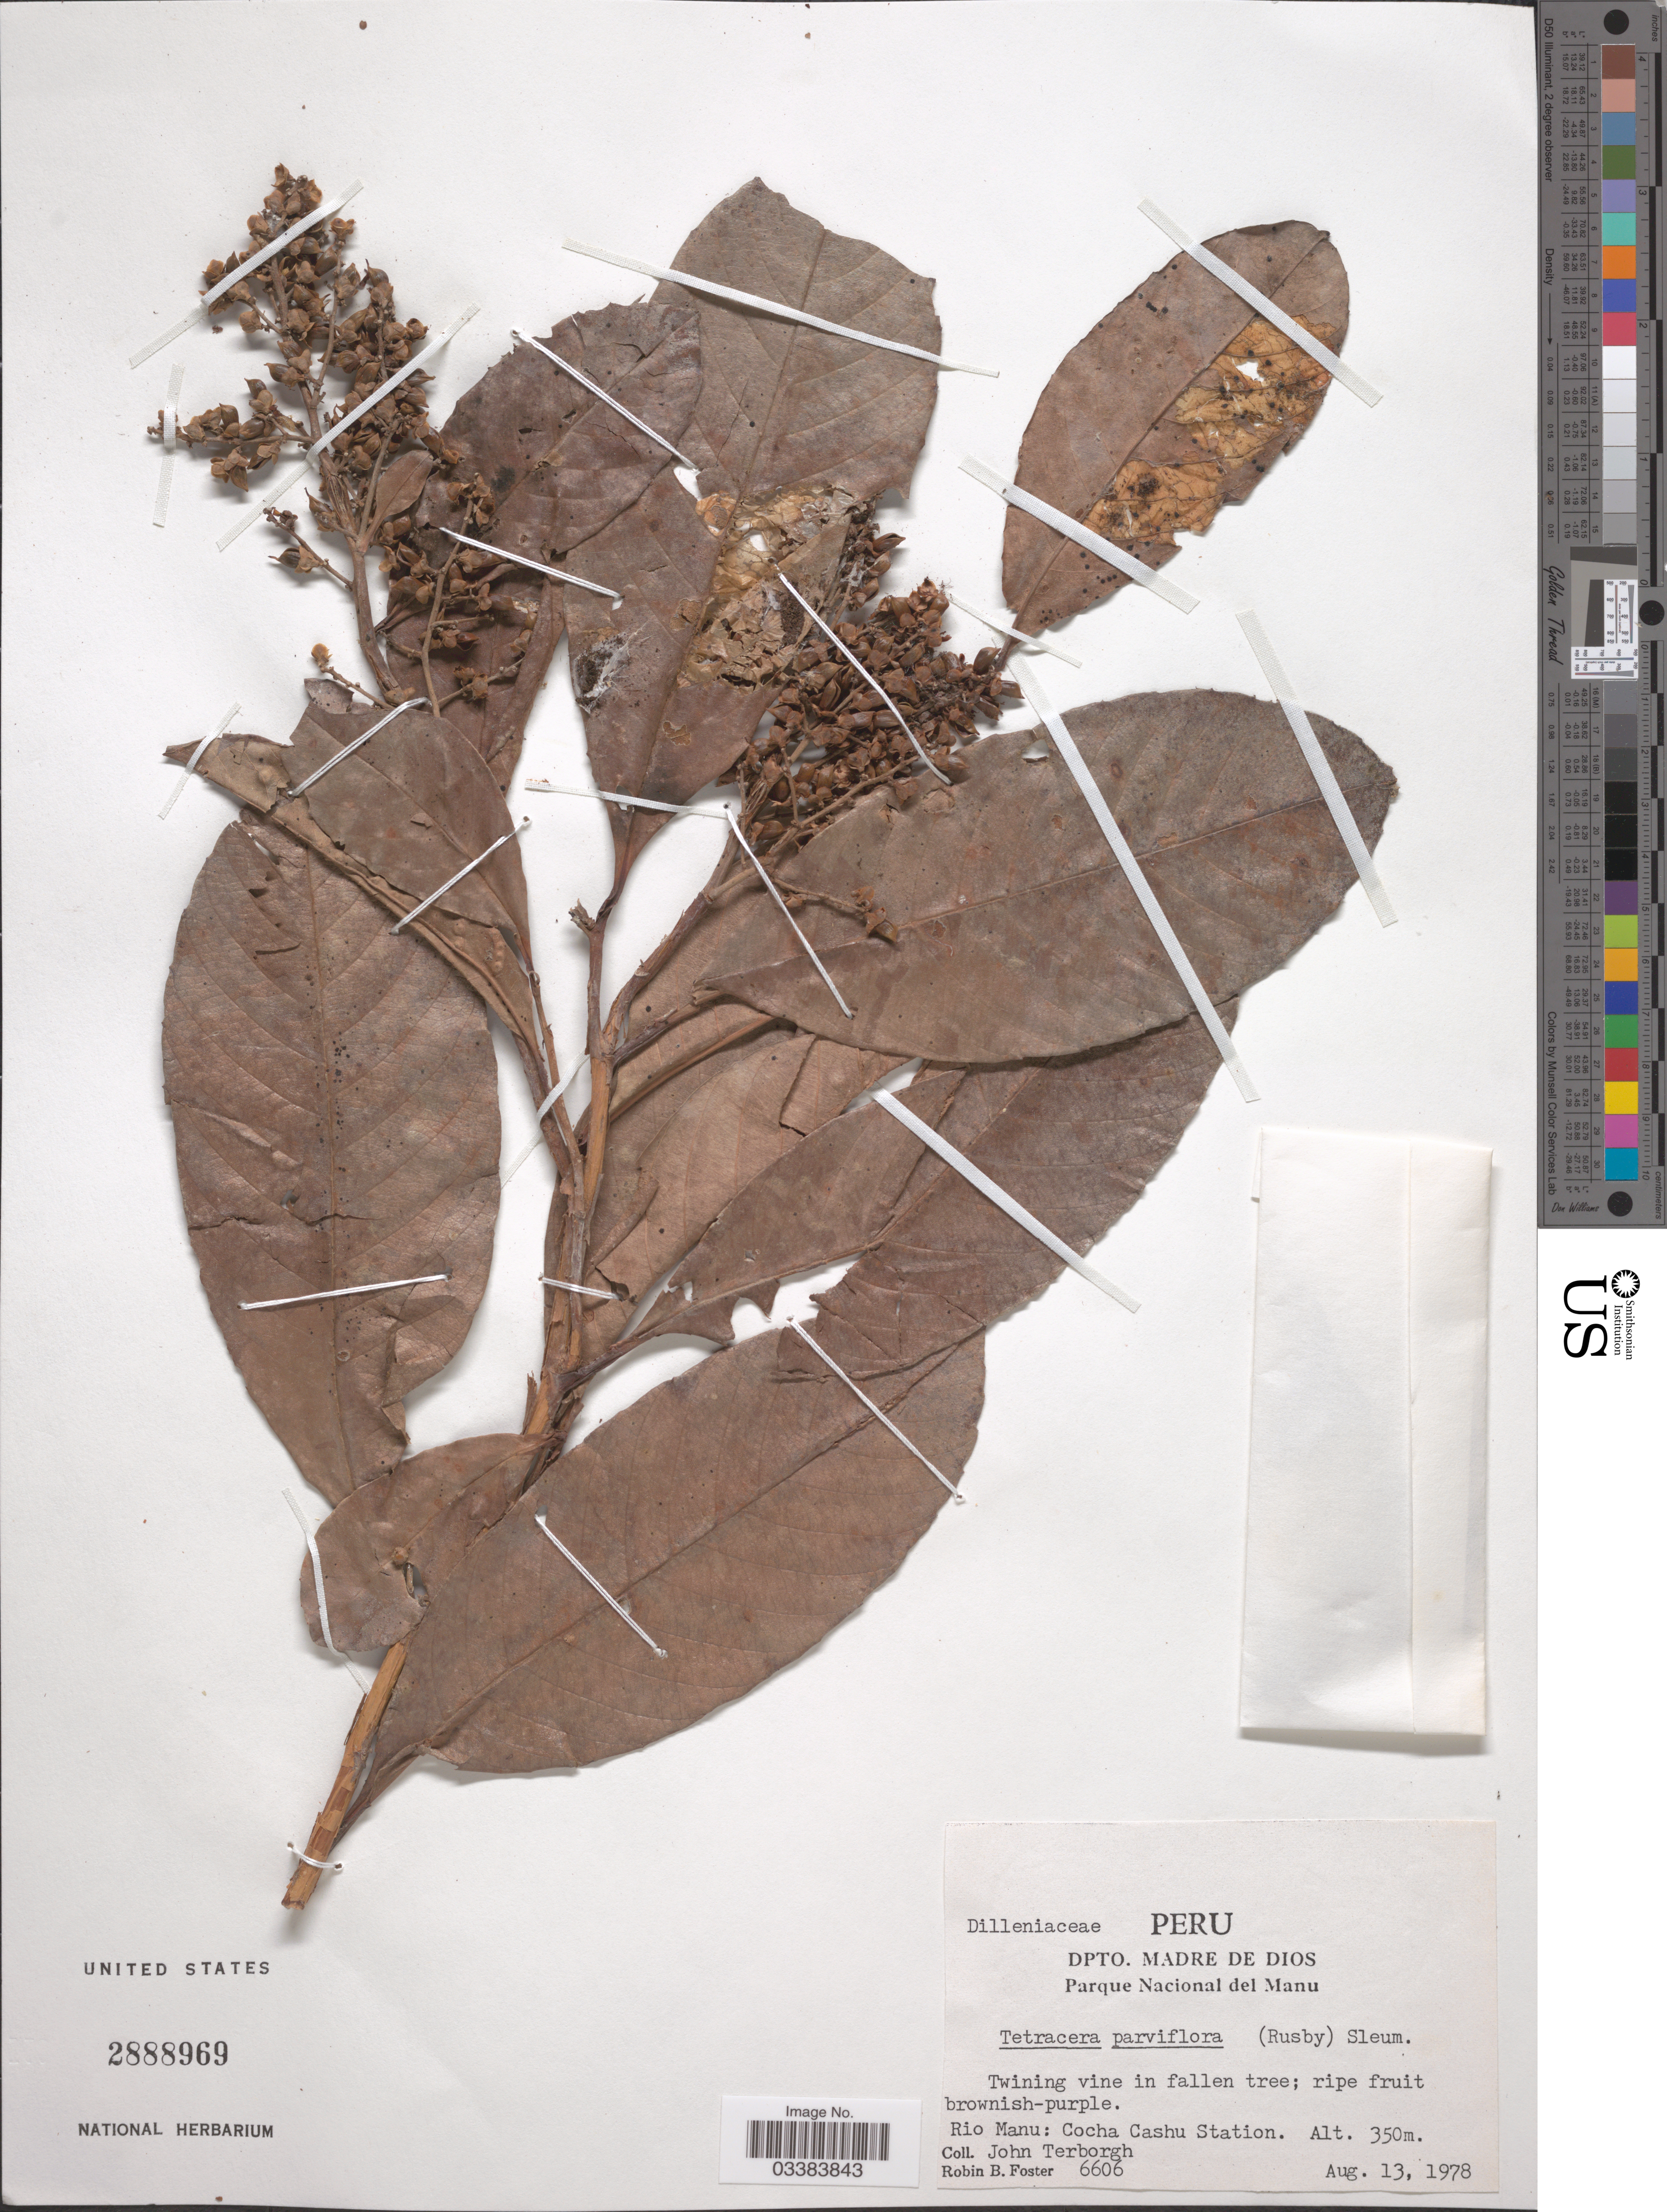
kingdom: Plantae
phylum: Tracheophyta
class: Magnoliopsida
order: Dilleniales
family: Dilleniaceae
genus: Tetracera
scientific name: Tetracera parviflora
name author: (Rusby) Sleumer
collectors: J. Terborgh & R. B. Foster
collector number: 6606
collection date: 1978-08-13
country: Peru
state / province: Madre de Dios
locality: Dpto. Madre de Dios. Parque Nacional del Manu. Rio Manu: Cocha Cashu Station.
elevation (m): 350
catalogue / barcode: US 2888969